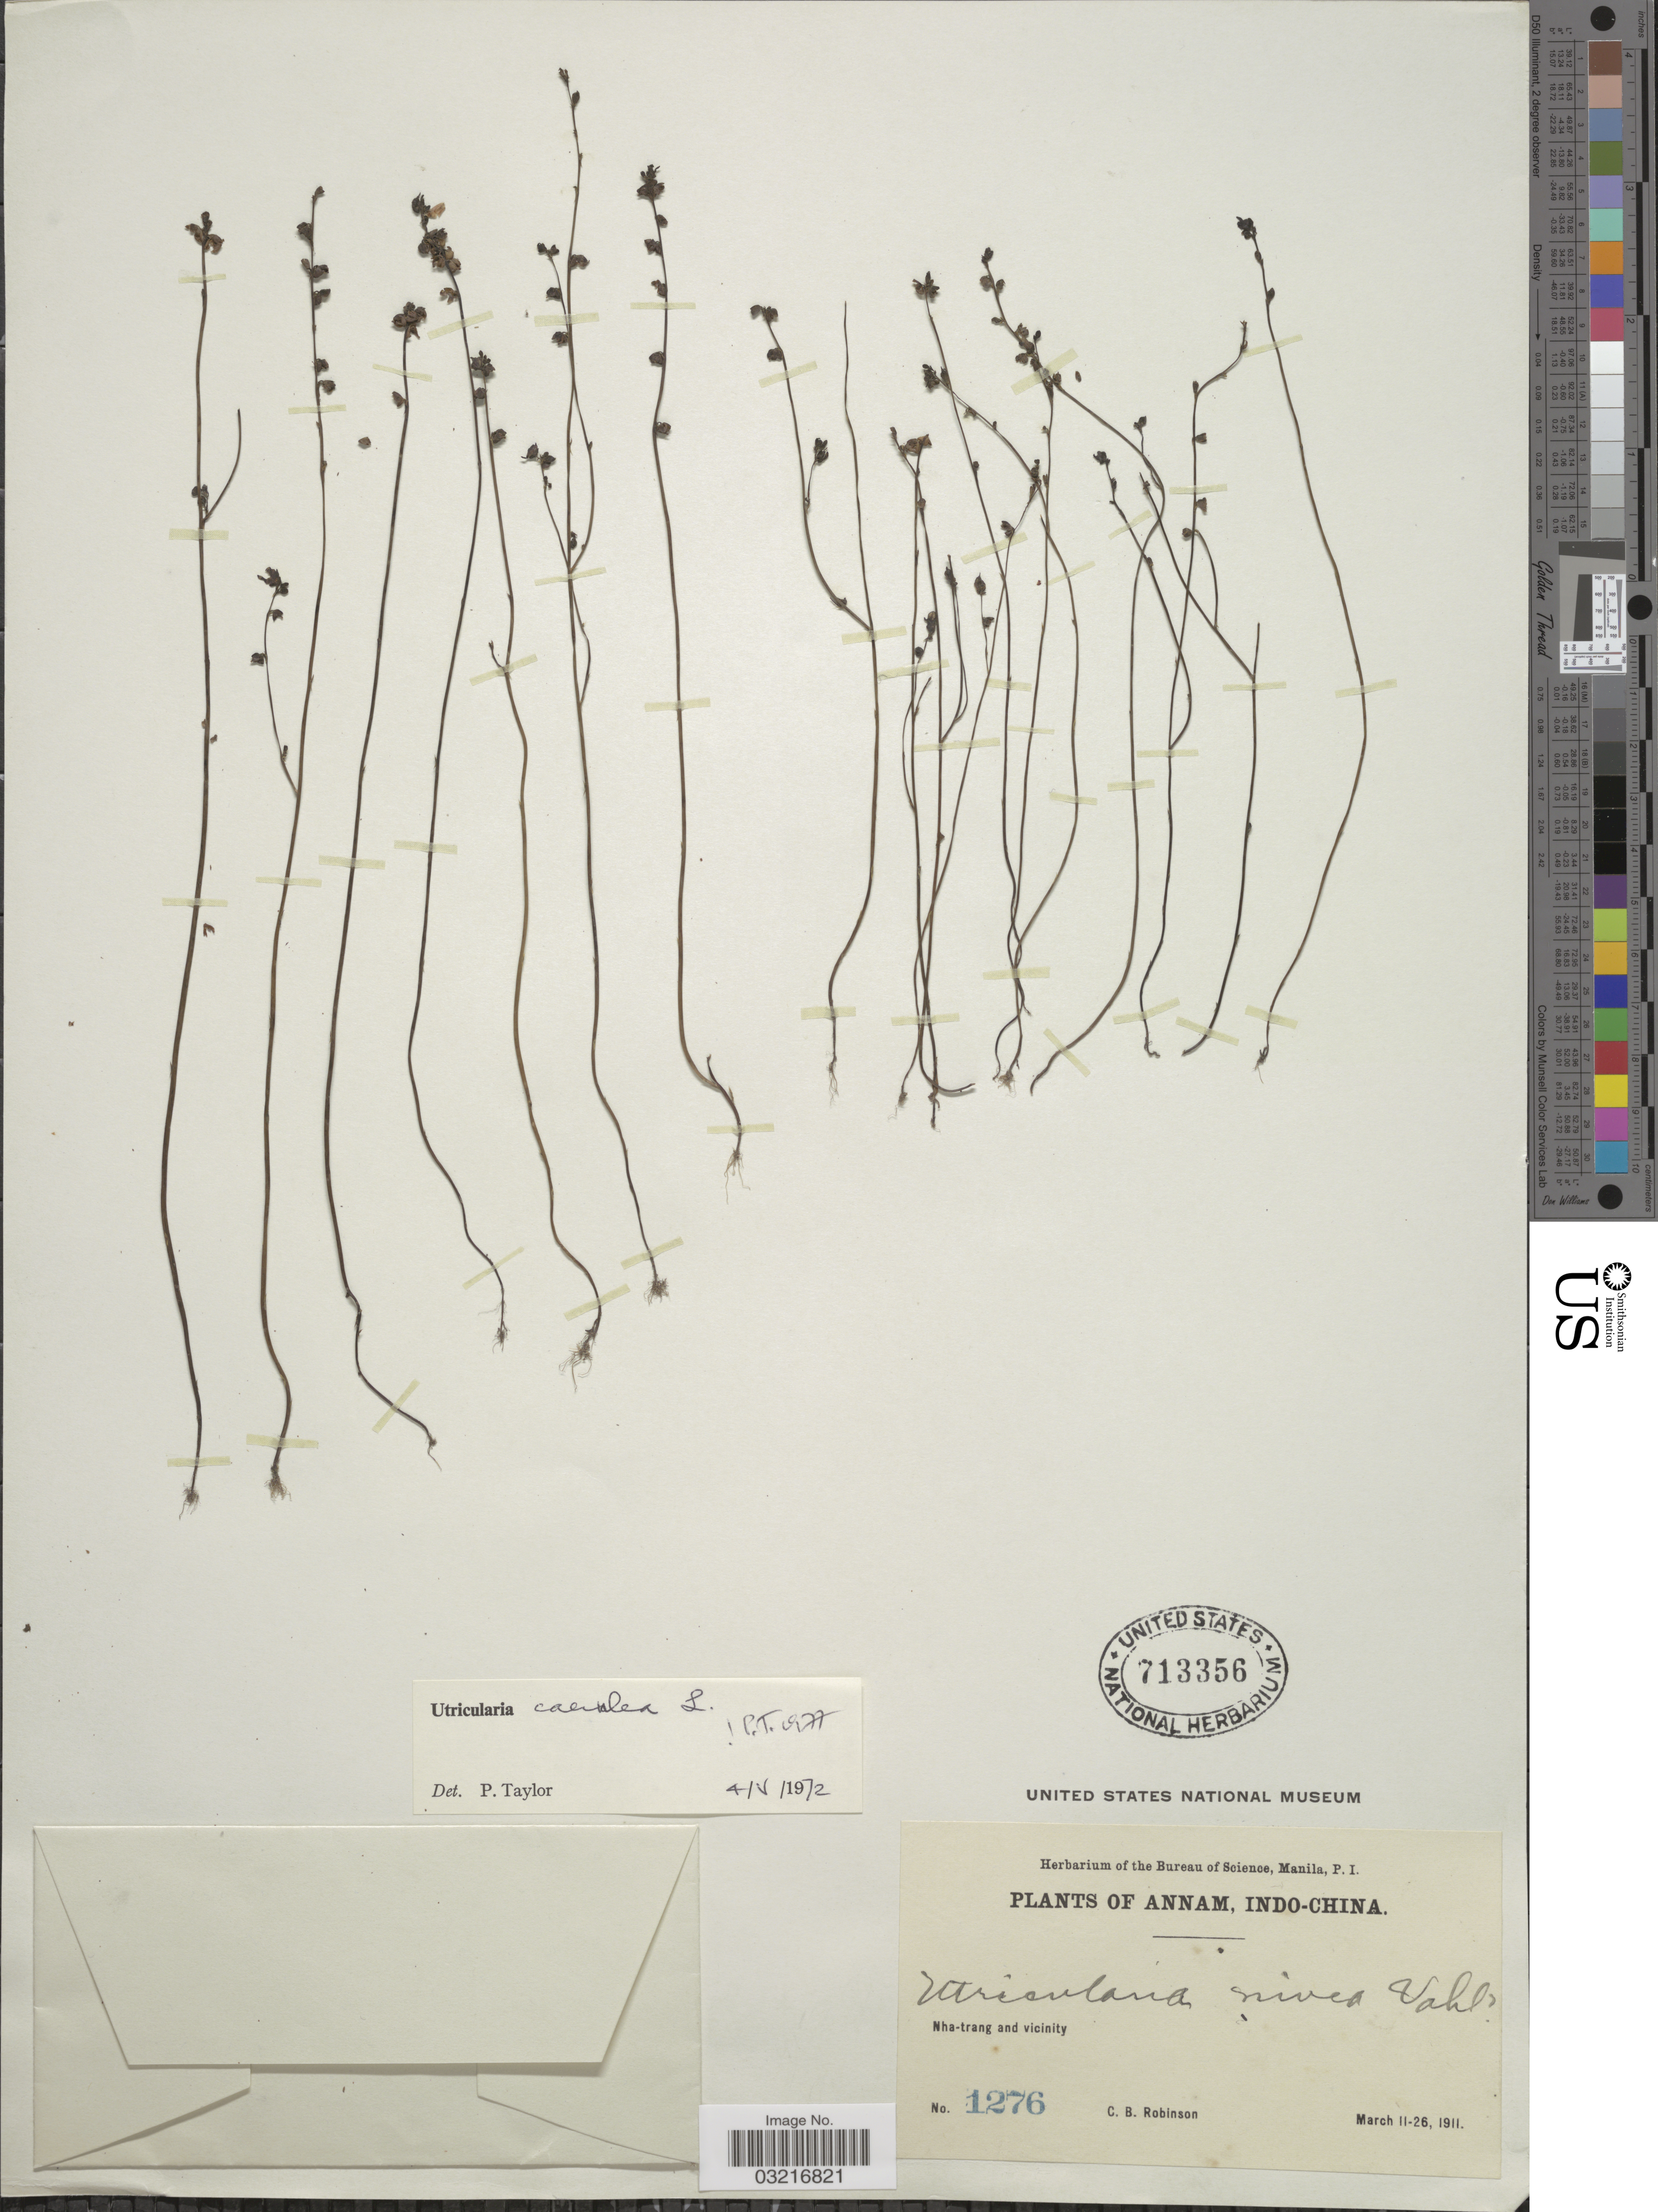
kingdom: Plantae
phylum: Tracheophyta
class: Magnoliopsida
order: Lamiales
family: Lentibulariaceae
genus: Utricularia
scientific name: Utricularia caerulea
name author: L.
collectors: C. Robinson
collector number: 1276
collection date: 1911-03-11/1911-03-26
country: Vietnam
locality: Annam, Indo-China, Nha-trang and vicinity.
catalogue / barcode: US 713356